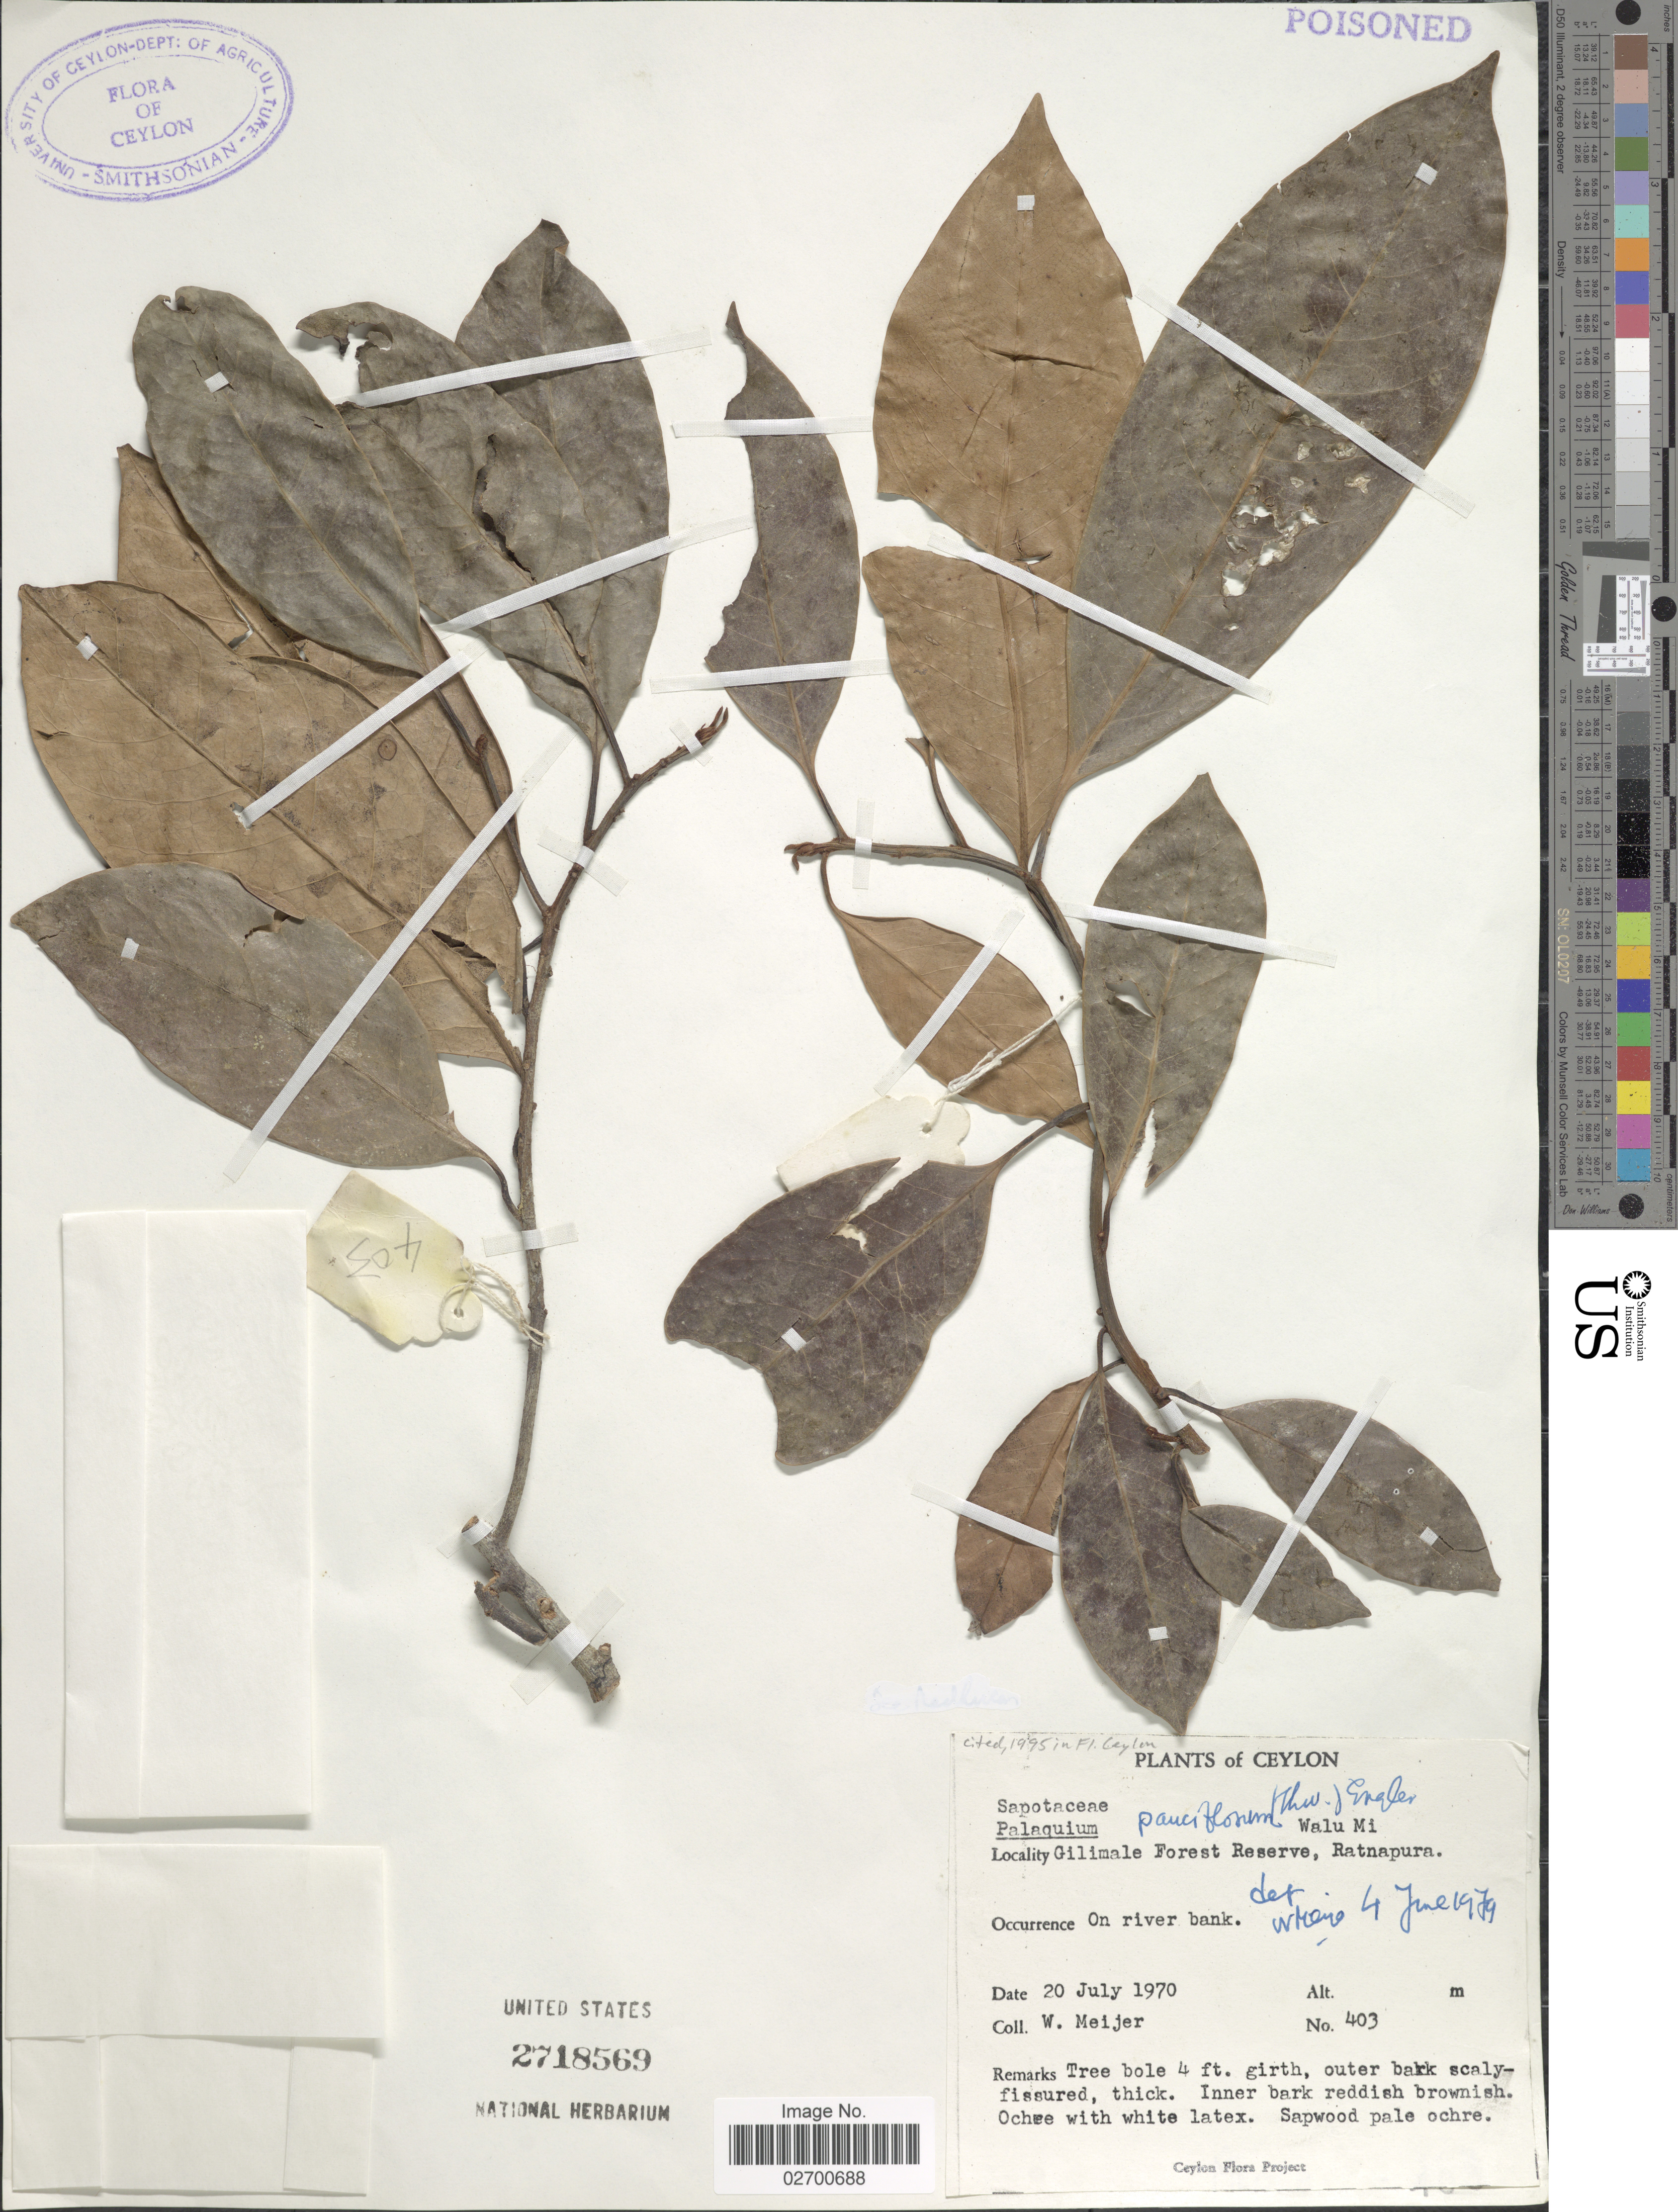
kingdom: Plantae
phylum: Tracheophyta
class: Magnoliopsida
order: Ericales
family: Sapotaceae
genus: Palaquium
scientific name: Palaquium pauciflorum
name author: (Thwaites) Engl.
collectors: W. Meijer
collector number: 403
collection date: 1970-07-20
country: Sri Lanka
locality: Gilimale Forest Reserve, Ratnapura, On river bank. Ceylon.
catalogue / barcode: US 2718569